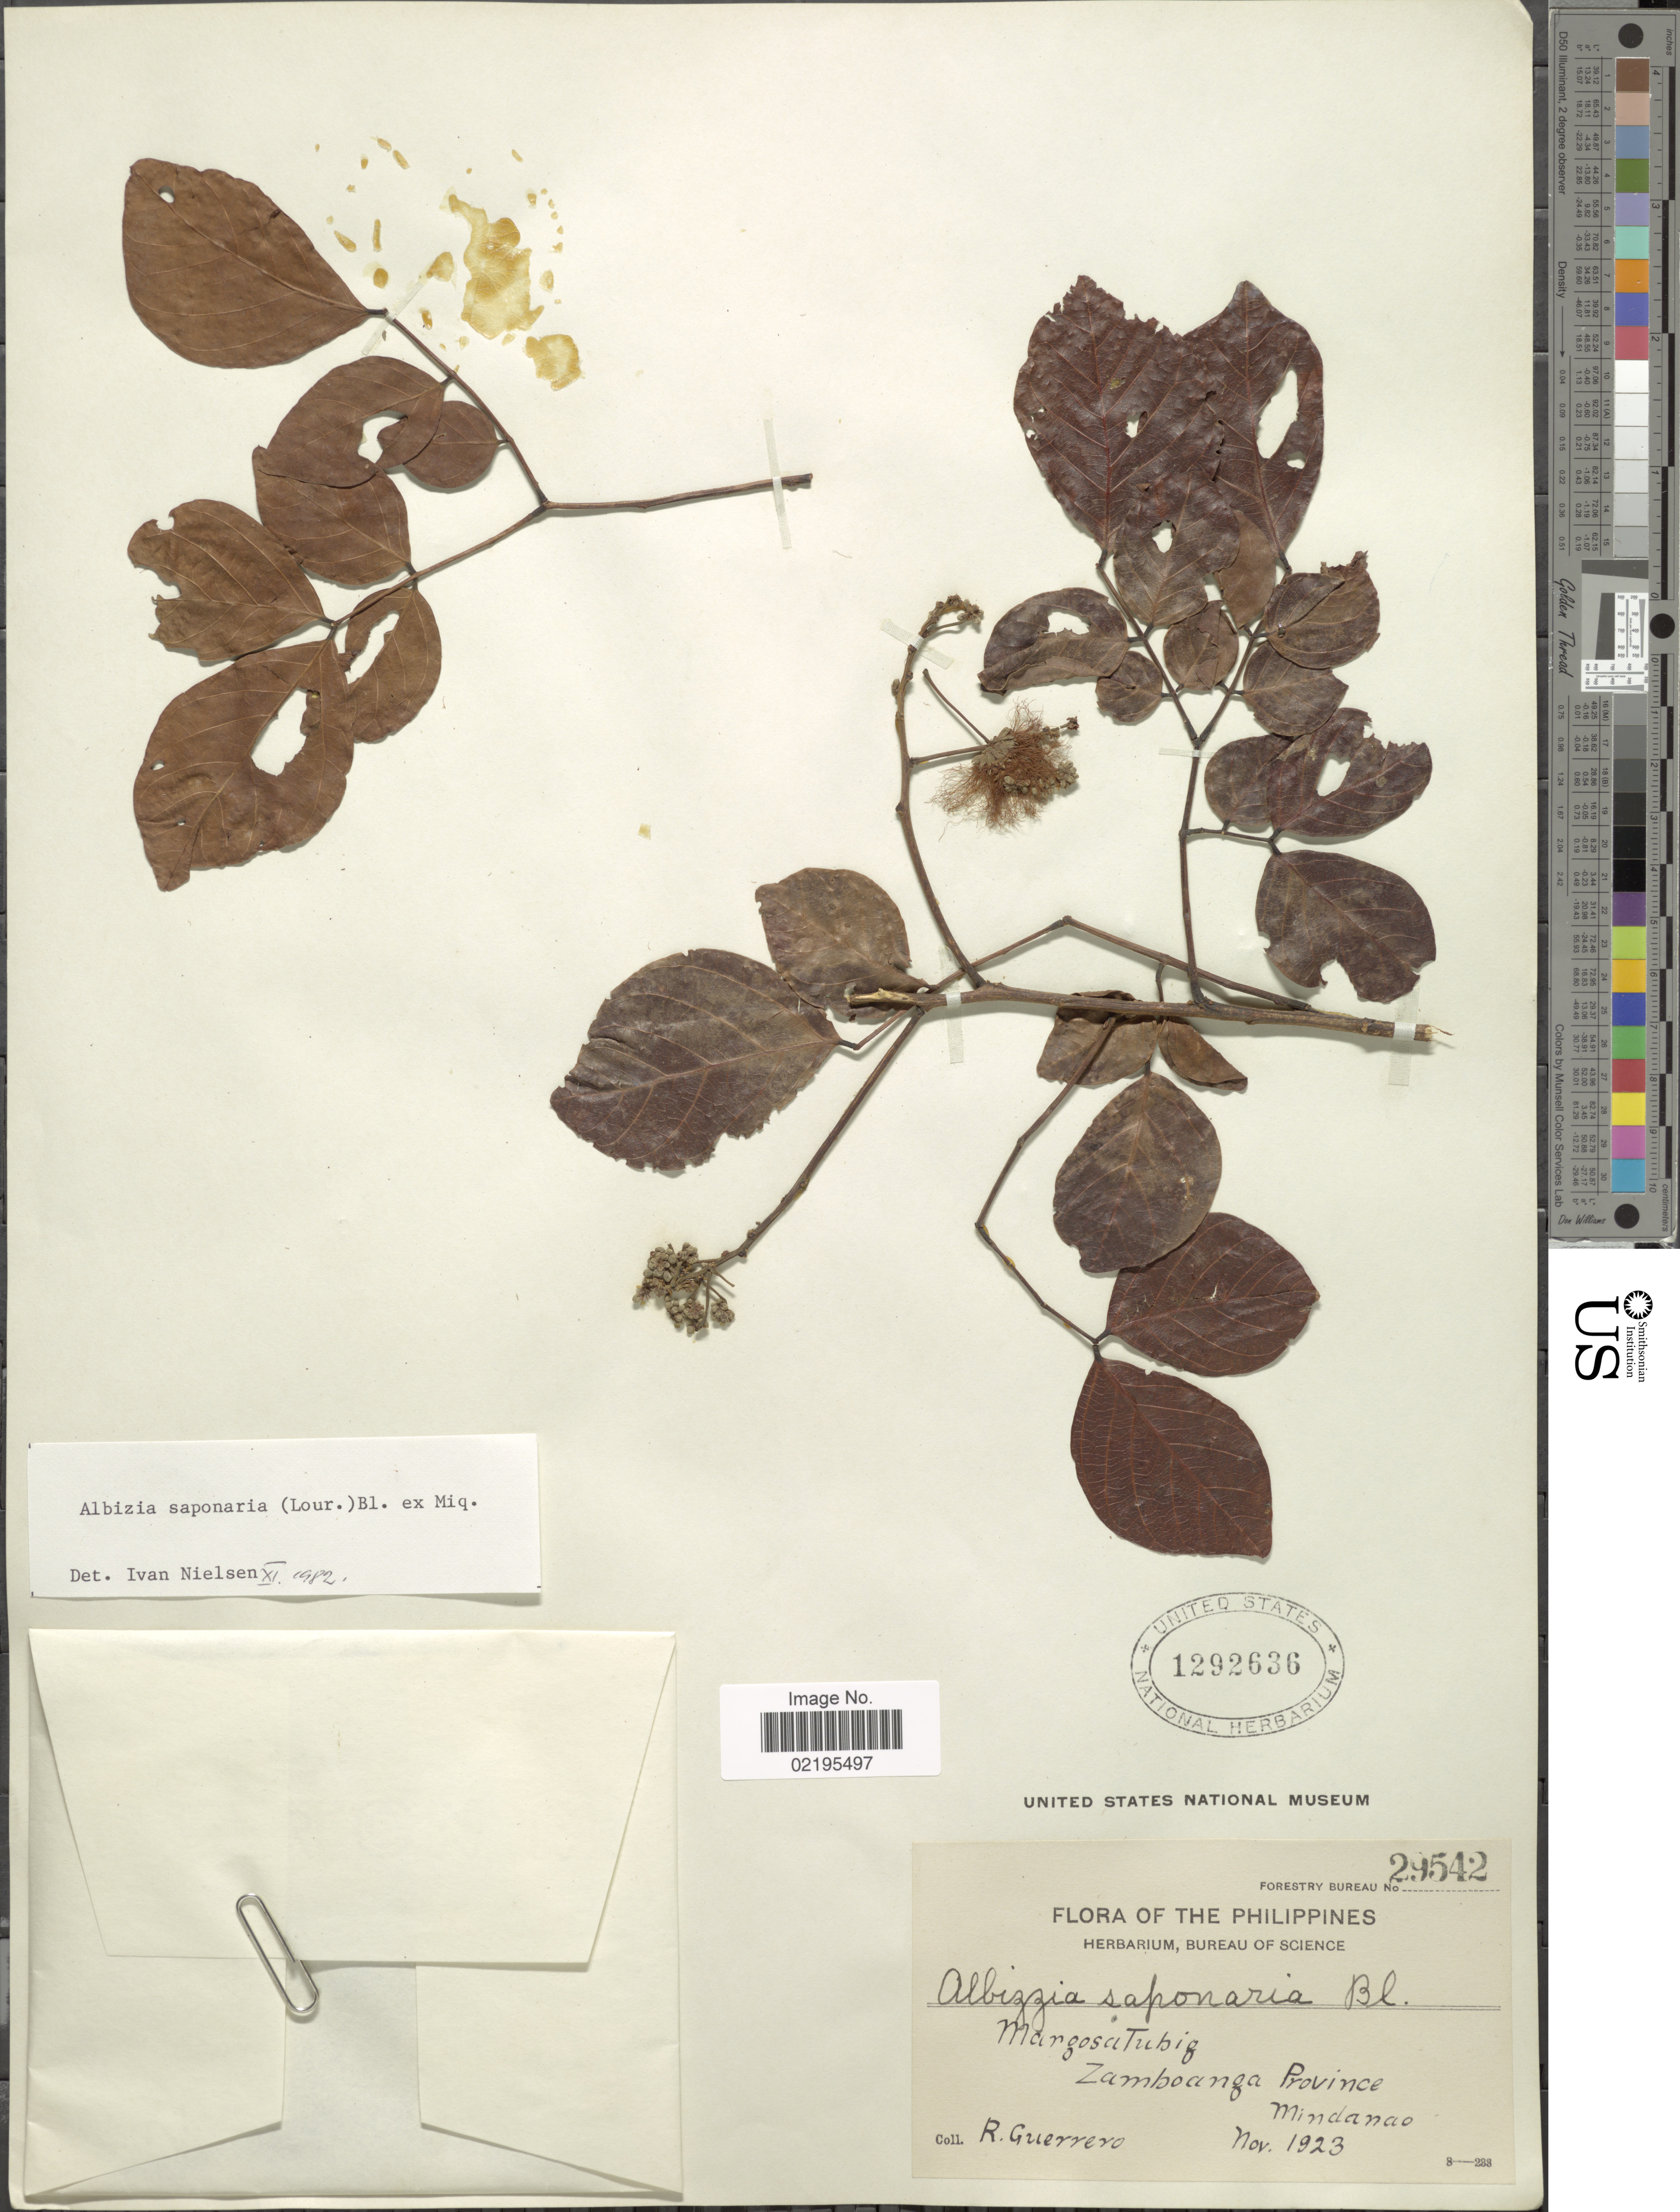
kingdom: Plantae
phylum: Tracheophyta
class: Magnoliopsida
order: Fabales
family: Fabaceae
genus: Albizia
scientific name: Albizia saponaria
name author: (Lour.) Blume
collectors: R. Guerrero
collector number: Forestry Bureau 2954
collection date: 1923-11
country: Philippines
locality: Margosatubig, Zamboanga Province, Mindanao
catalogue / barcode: US 1292636